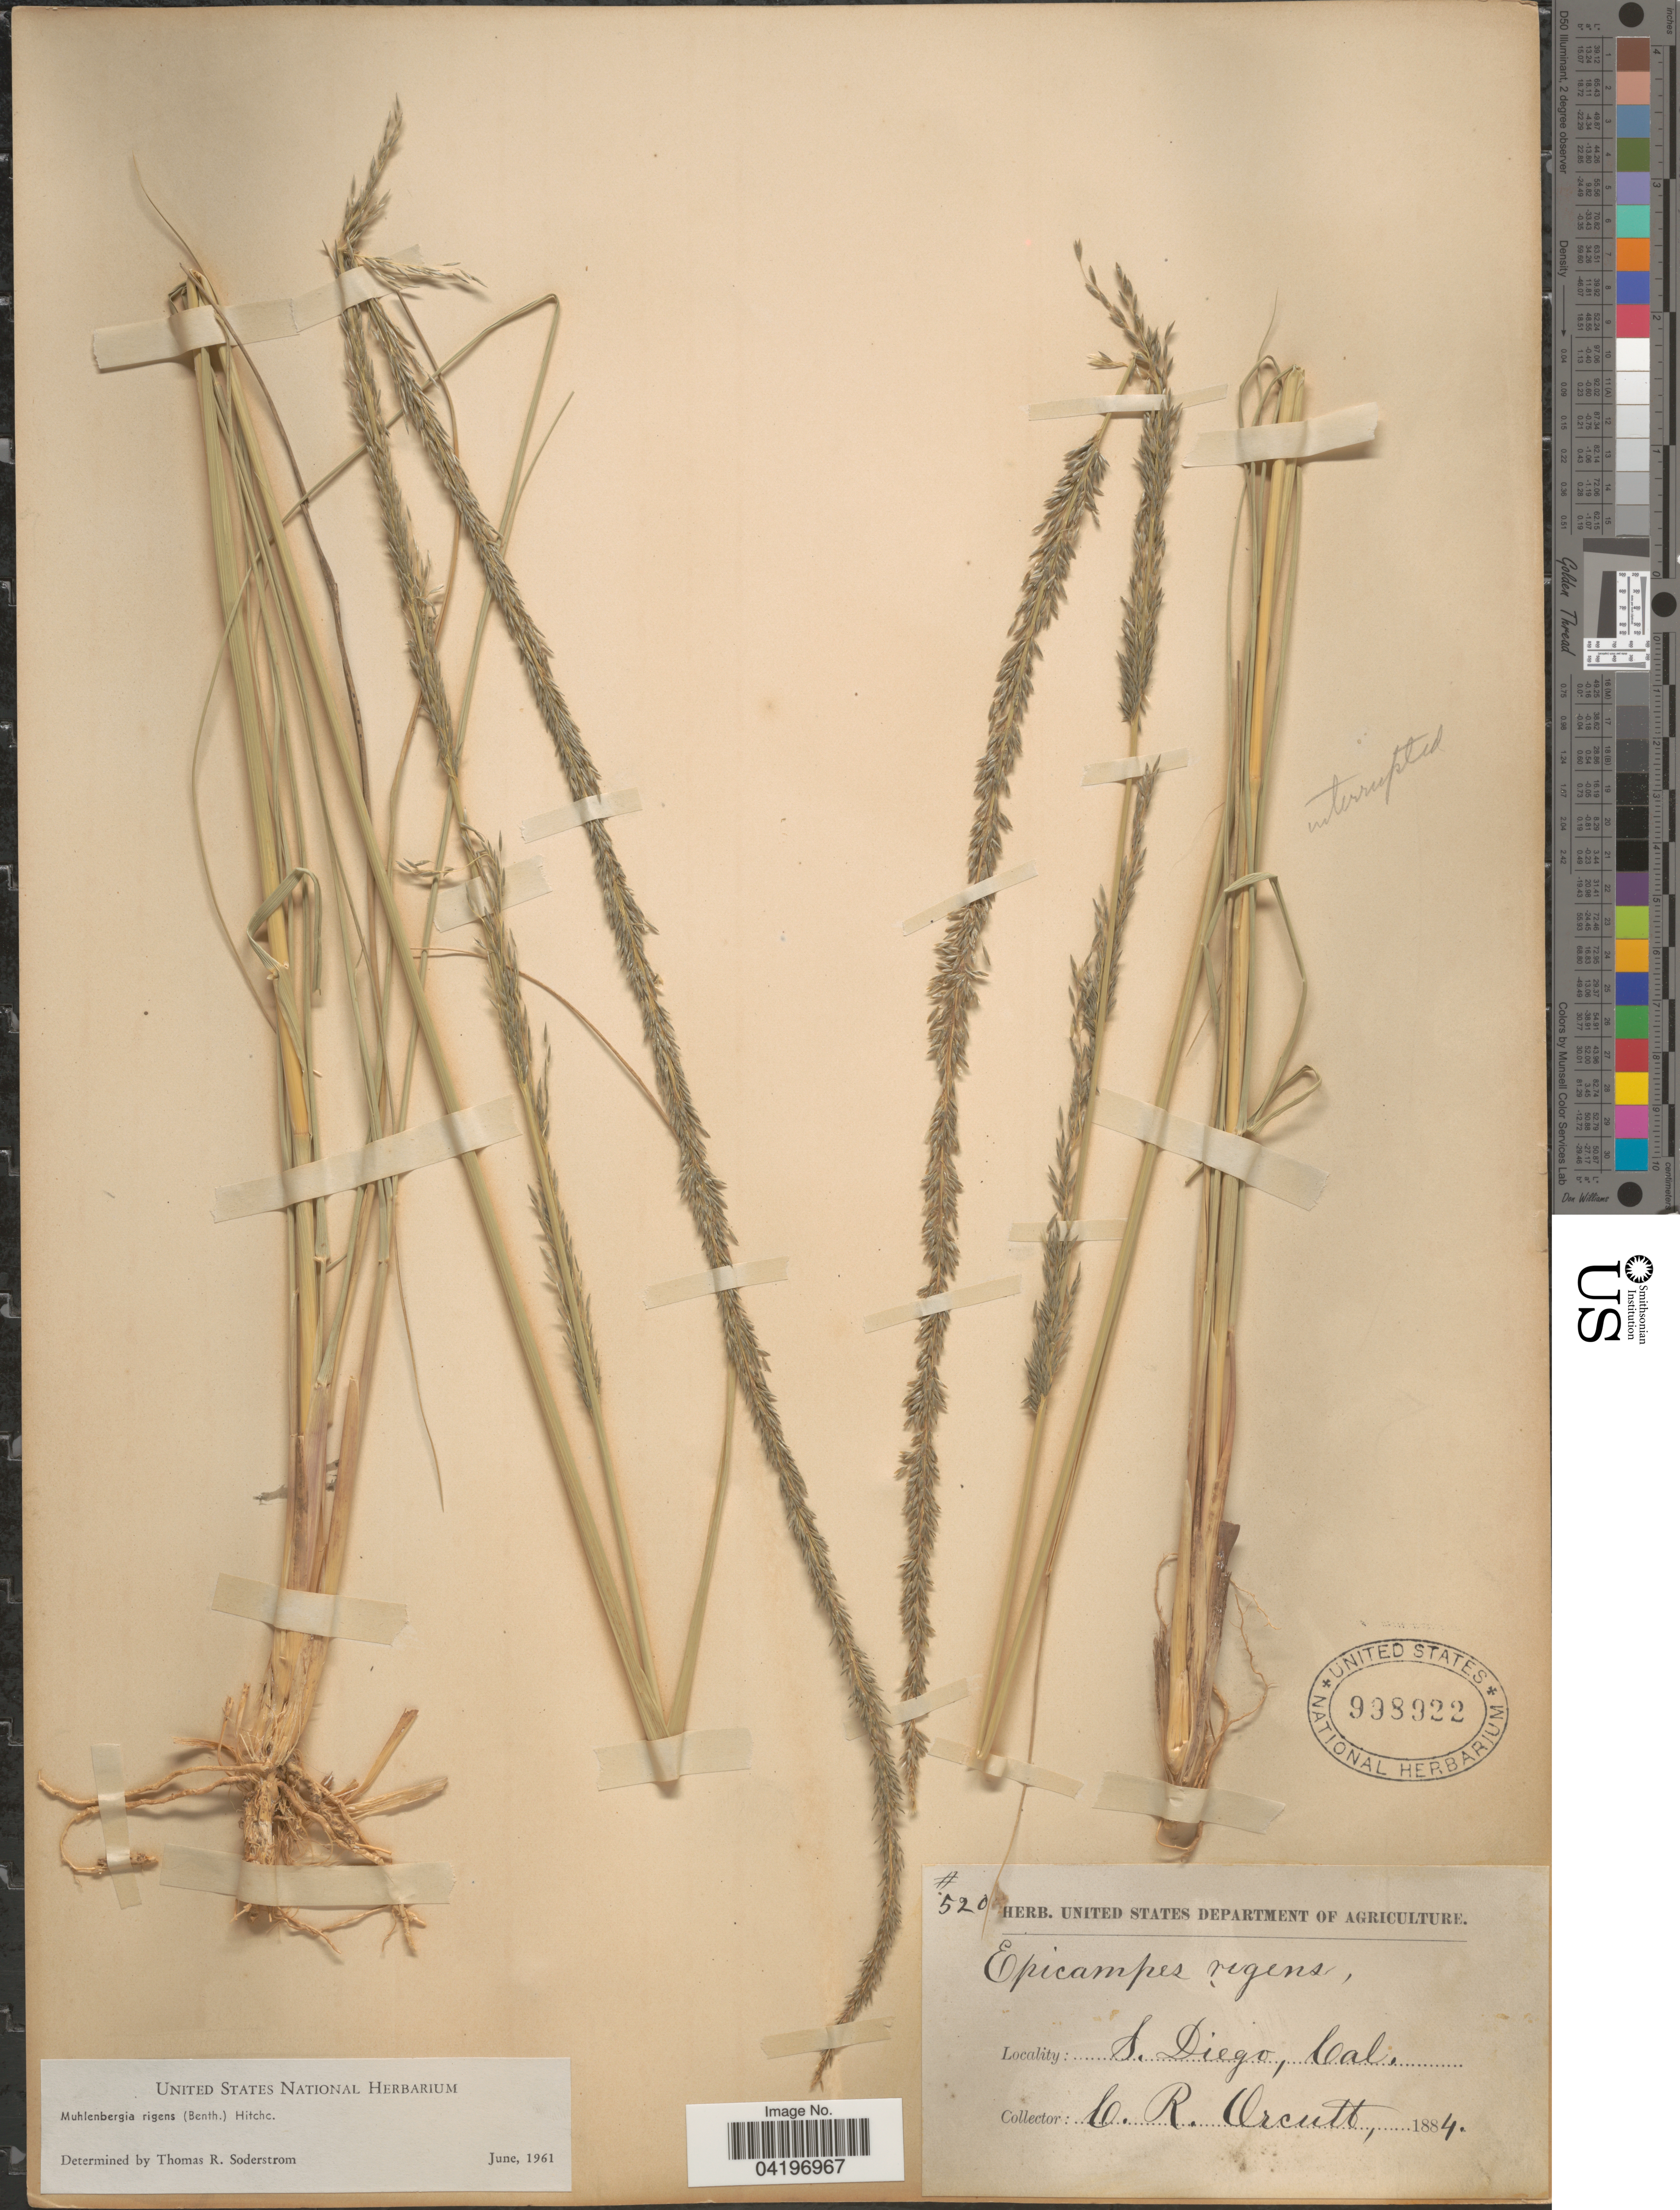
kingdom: Plantae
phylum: Tracheophyta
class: Liliopsida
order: Poales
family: Poaceae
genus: Muhlenbergia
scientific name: Muhlenbergia rigens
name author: (Benth.) Hitchc.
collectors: C. R. Orcutt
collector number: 520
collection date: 1884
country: United States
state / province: California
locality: S. Diego.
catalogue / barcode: US 998922